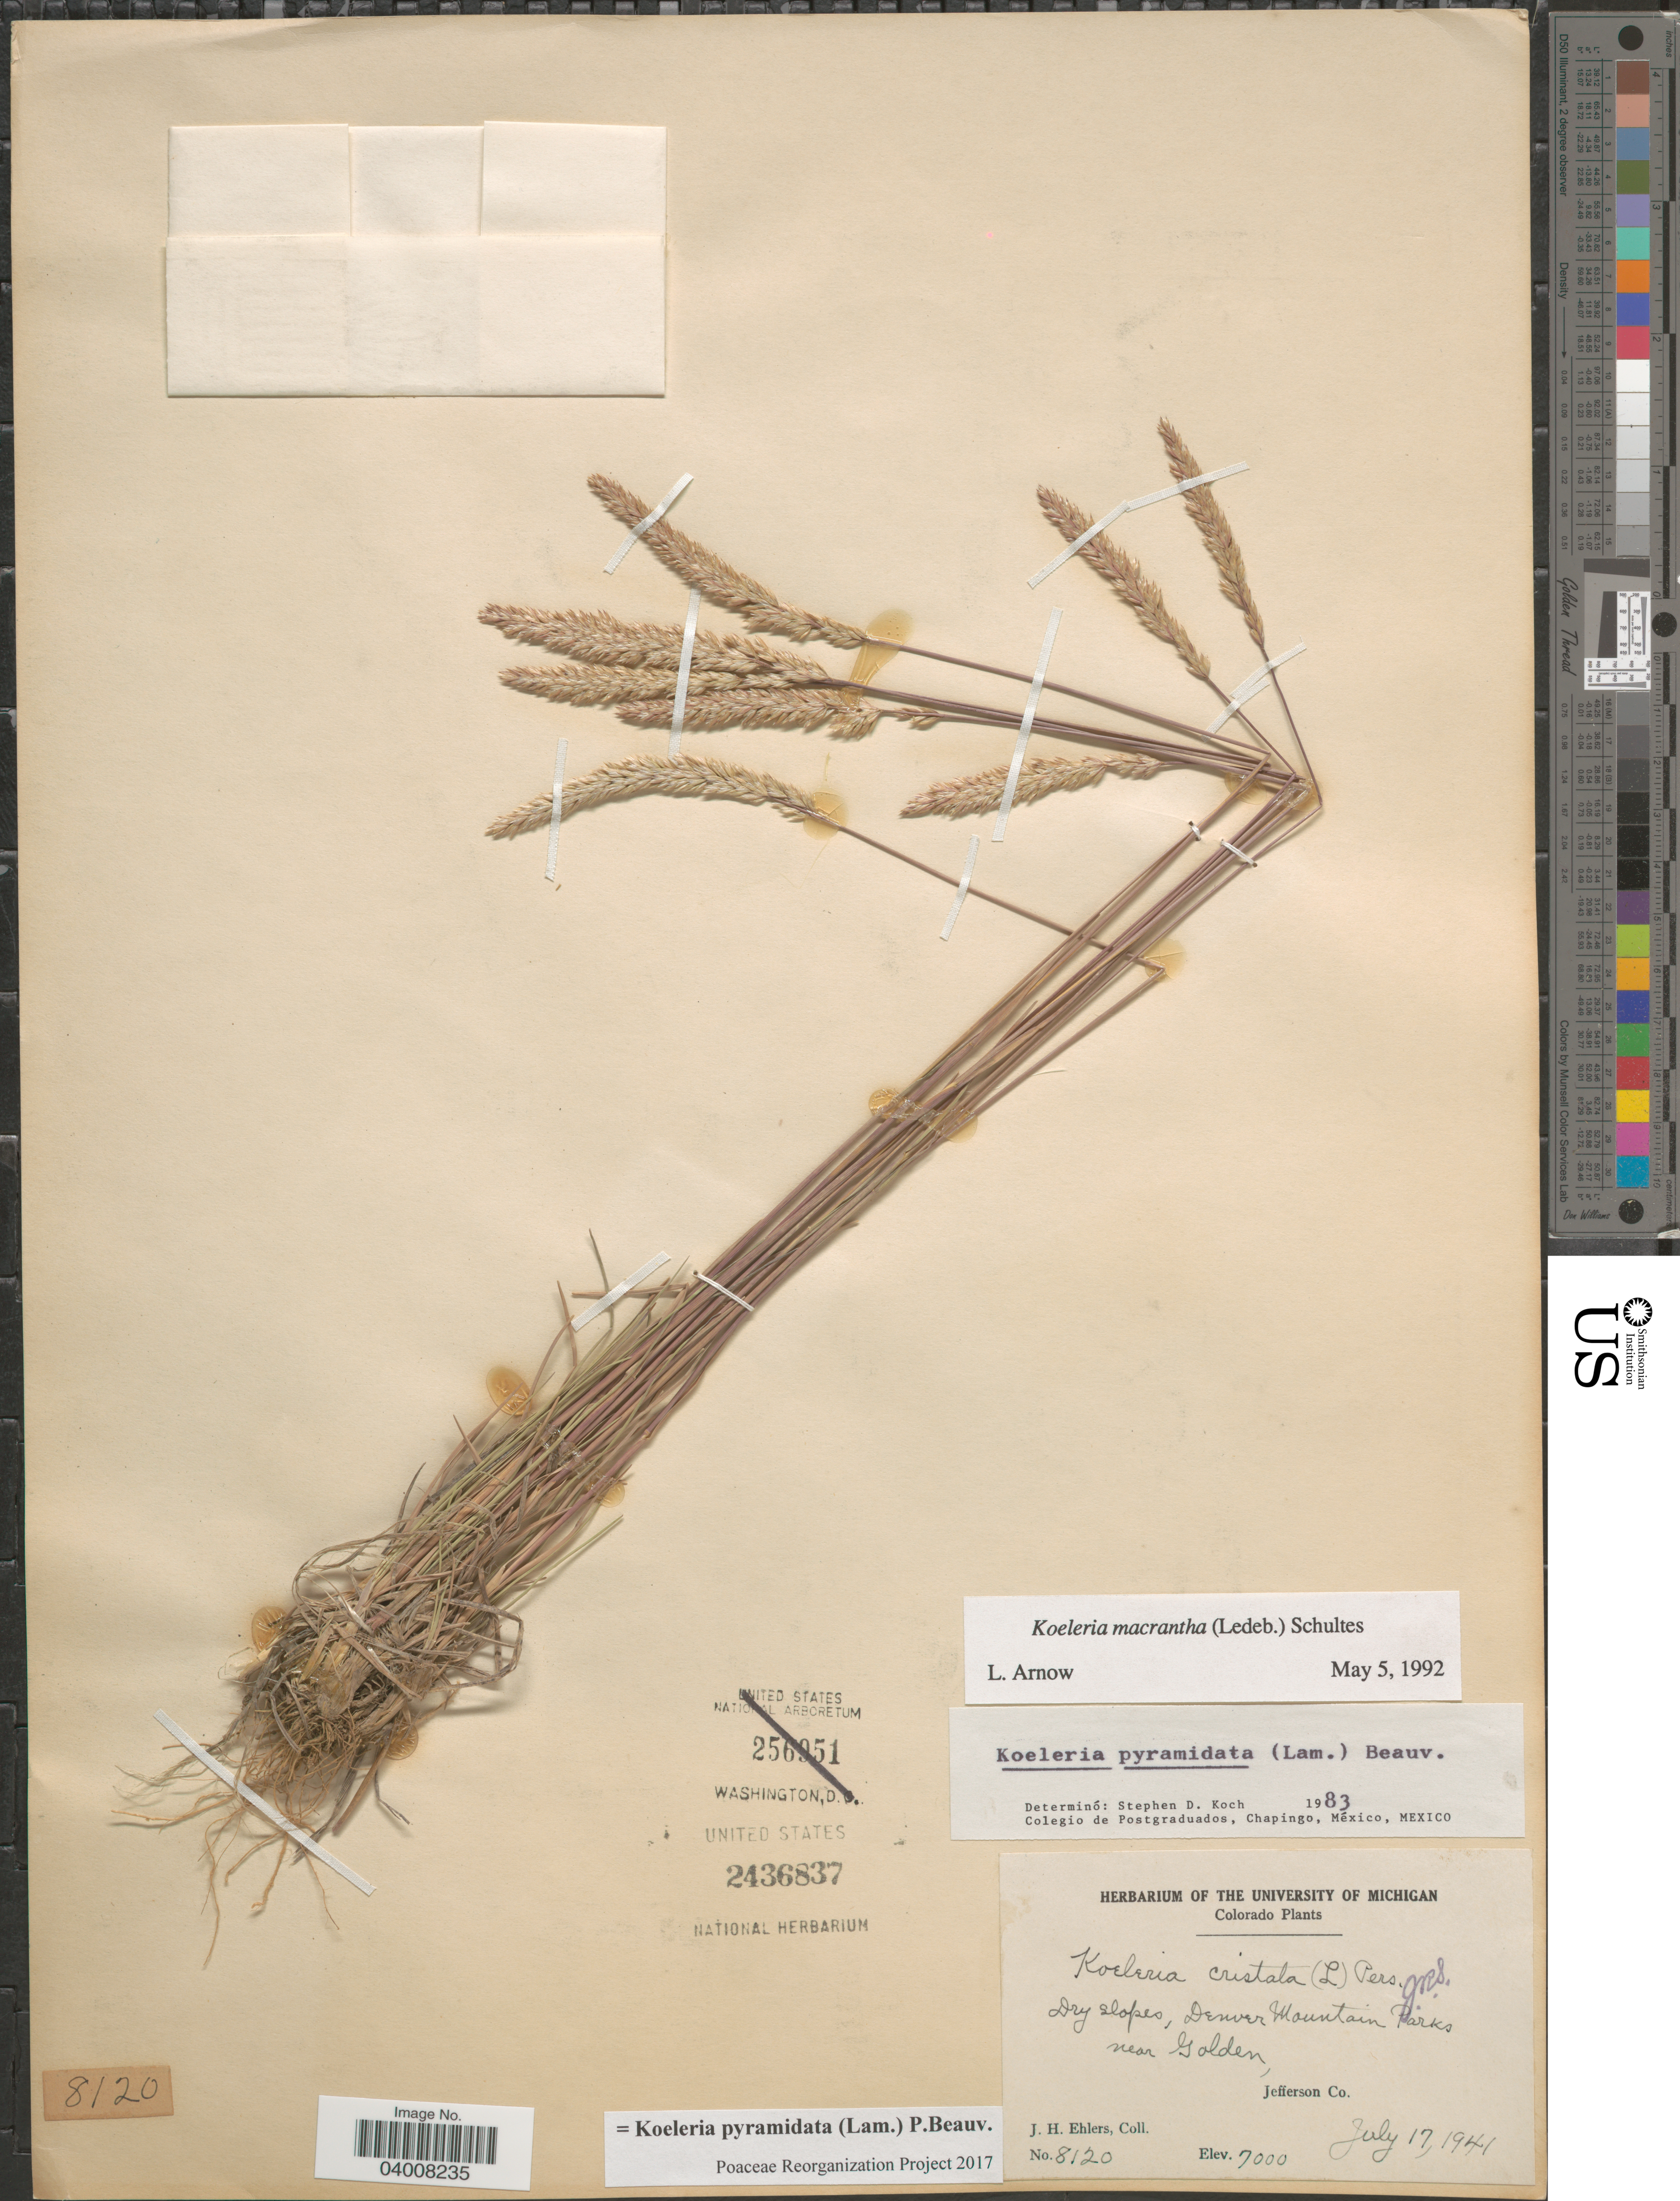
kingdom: Plantae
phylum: Tracheophyta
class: Liliopsida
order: Poales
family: Poaceae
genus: Koeleria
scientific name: Koeleria pyramidata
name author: (Lam.) P. Beauv.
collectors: J. H. Ehlers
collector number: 8120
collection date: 1941-07-17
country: United States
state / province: Colorado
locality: Dry slopes, Denver Mountain Parks near golden, Jefferson Co.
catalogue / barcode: US 2436837